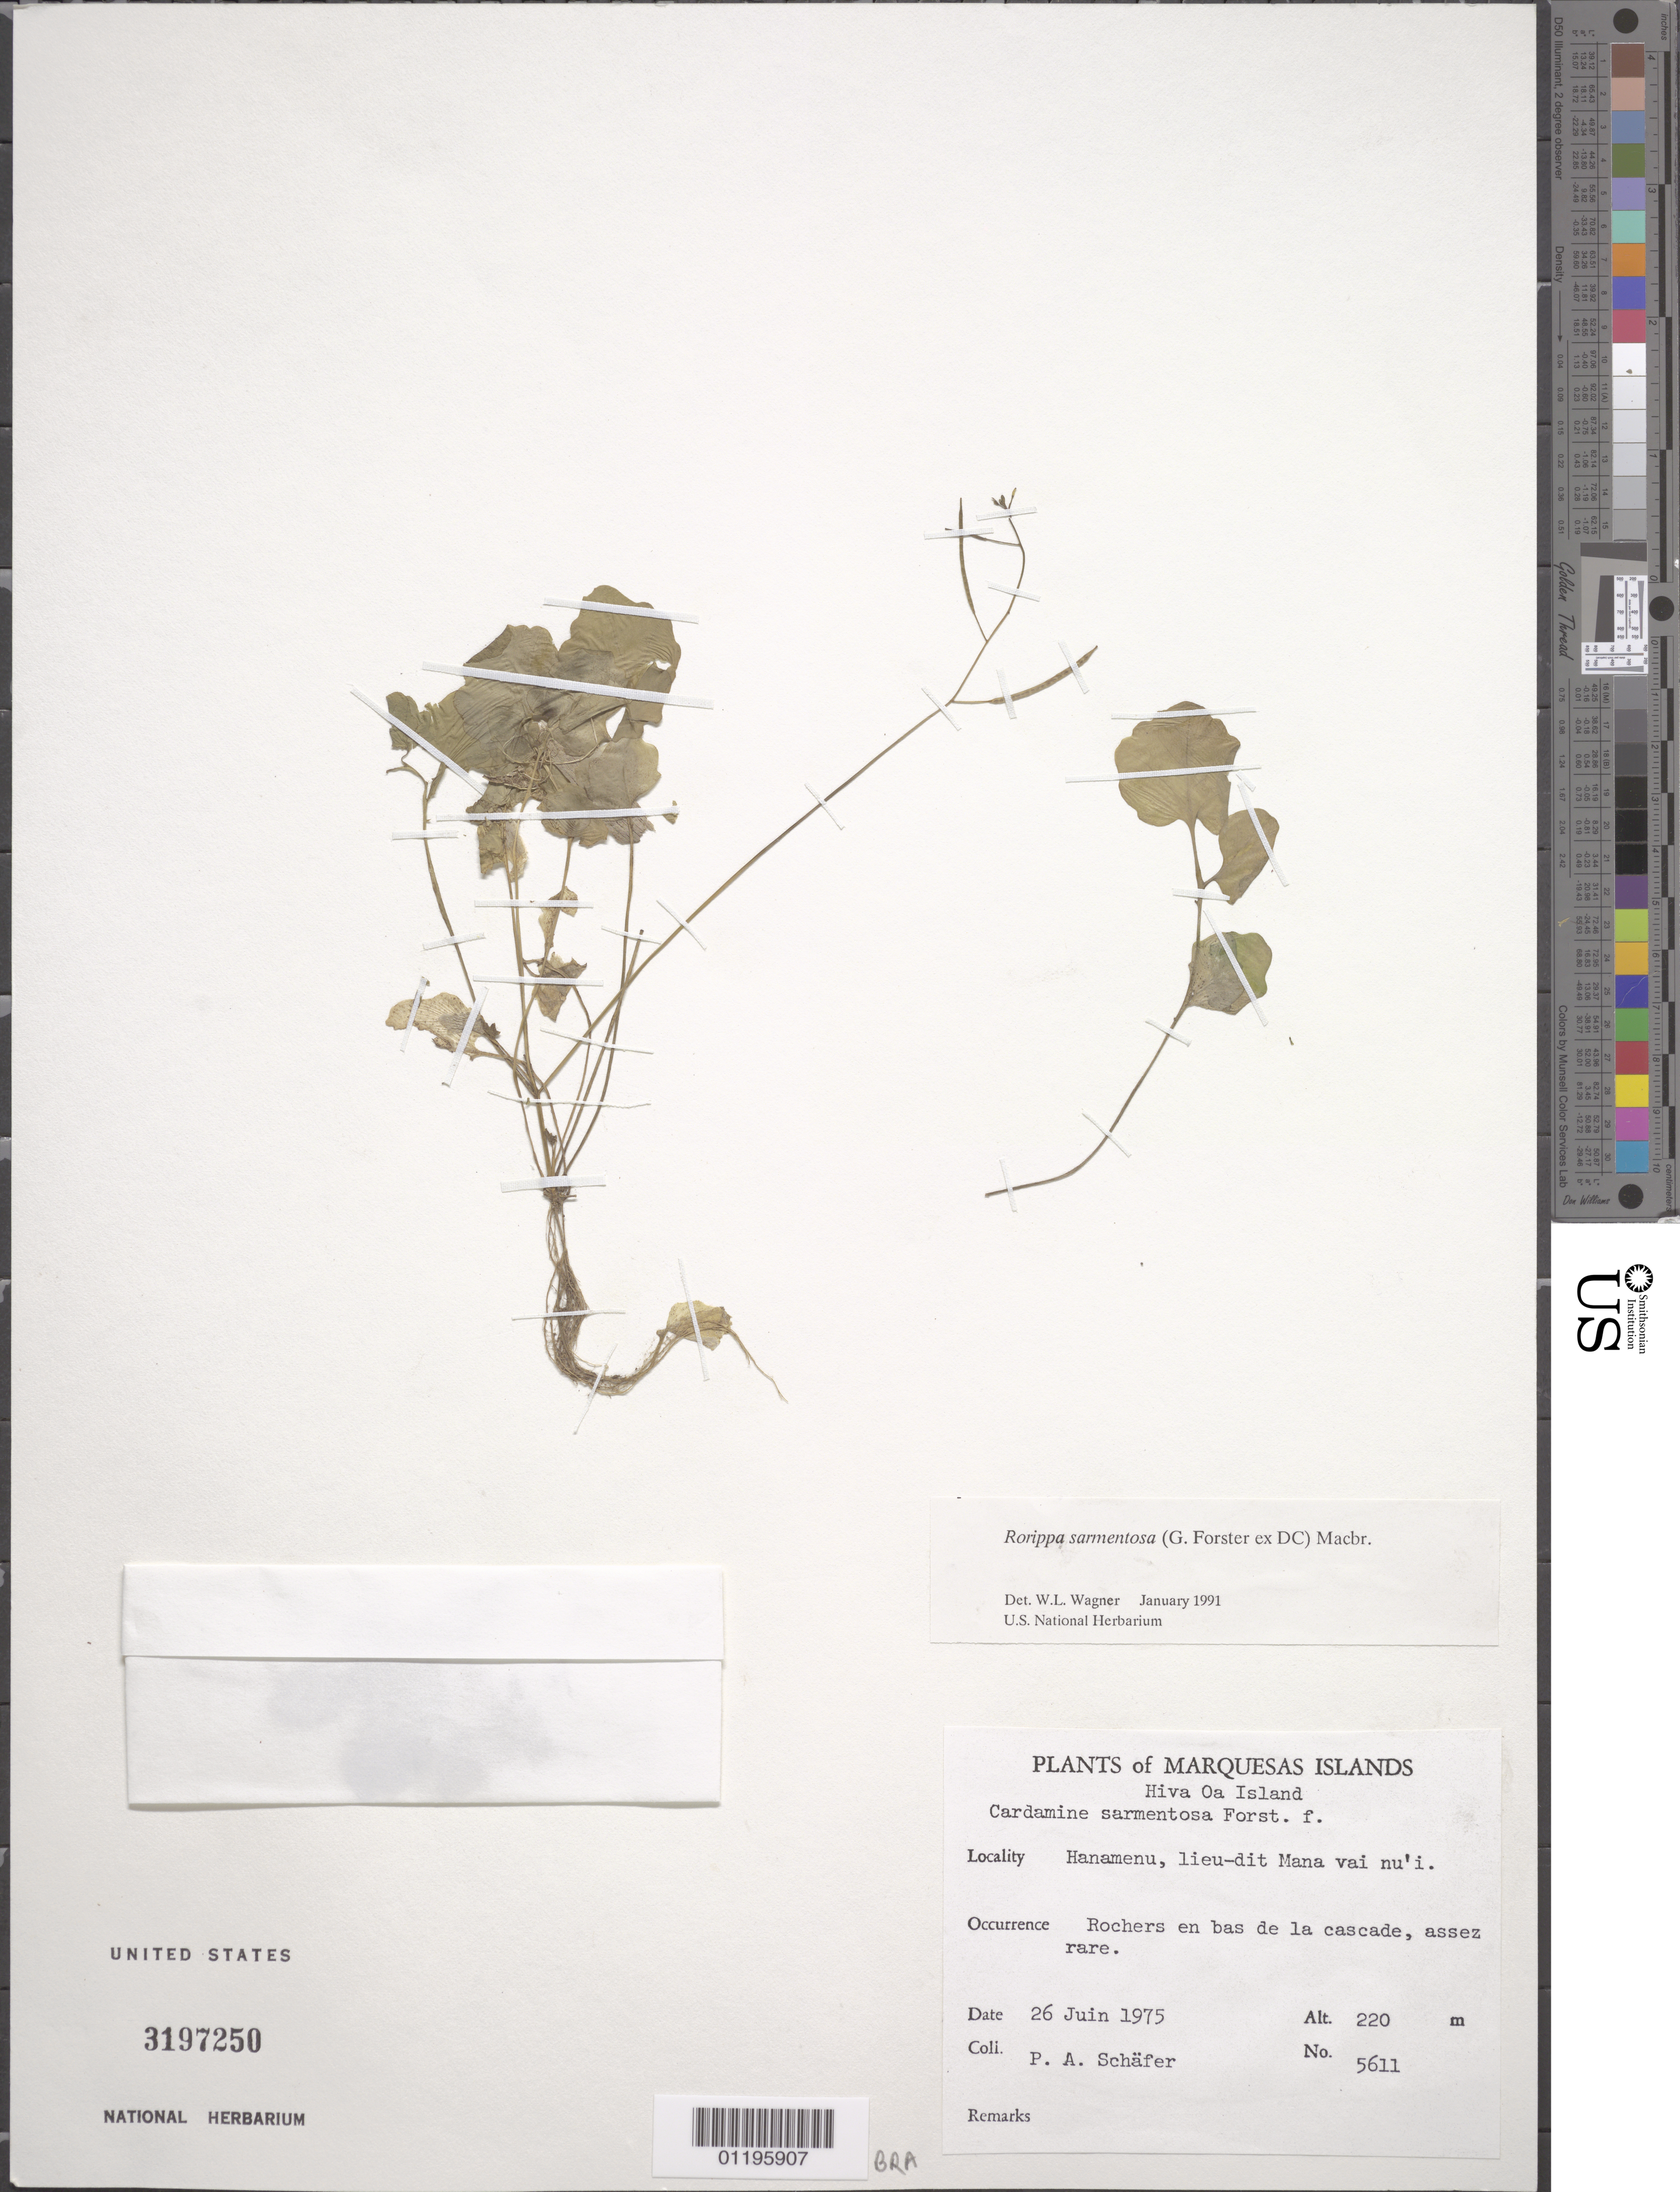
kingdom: Plantae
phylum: Tracheophyta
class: Magnoliopsida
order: Brassicales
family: Brassicaceae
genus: Rorippa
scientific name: Rorippa sarmentosa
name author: (Sol. ex G. Forst.) J.F. Macbr.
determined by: Wagner, W. L., (BOT), Smithsonian Institution - National Museum of Natural History (UNITED STATES)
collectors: P. A. Schäfer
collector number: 5611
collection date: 1975-06-26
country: French Polynesia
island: Hiva Oa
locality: Hanamenu, lieu dit Mana vai nu'i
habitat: Rochers en bas de la cascade, assez rare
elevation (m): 220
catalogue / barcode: US 3197250